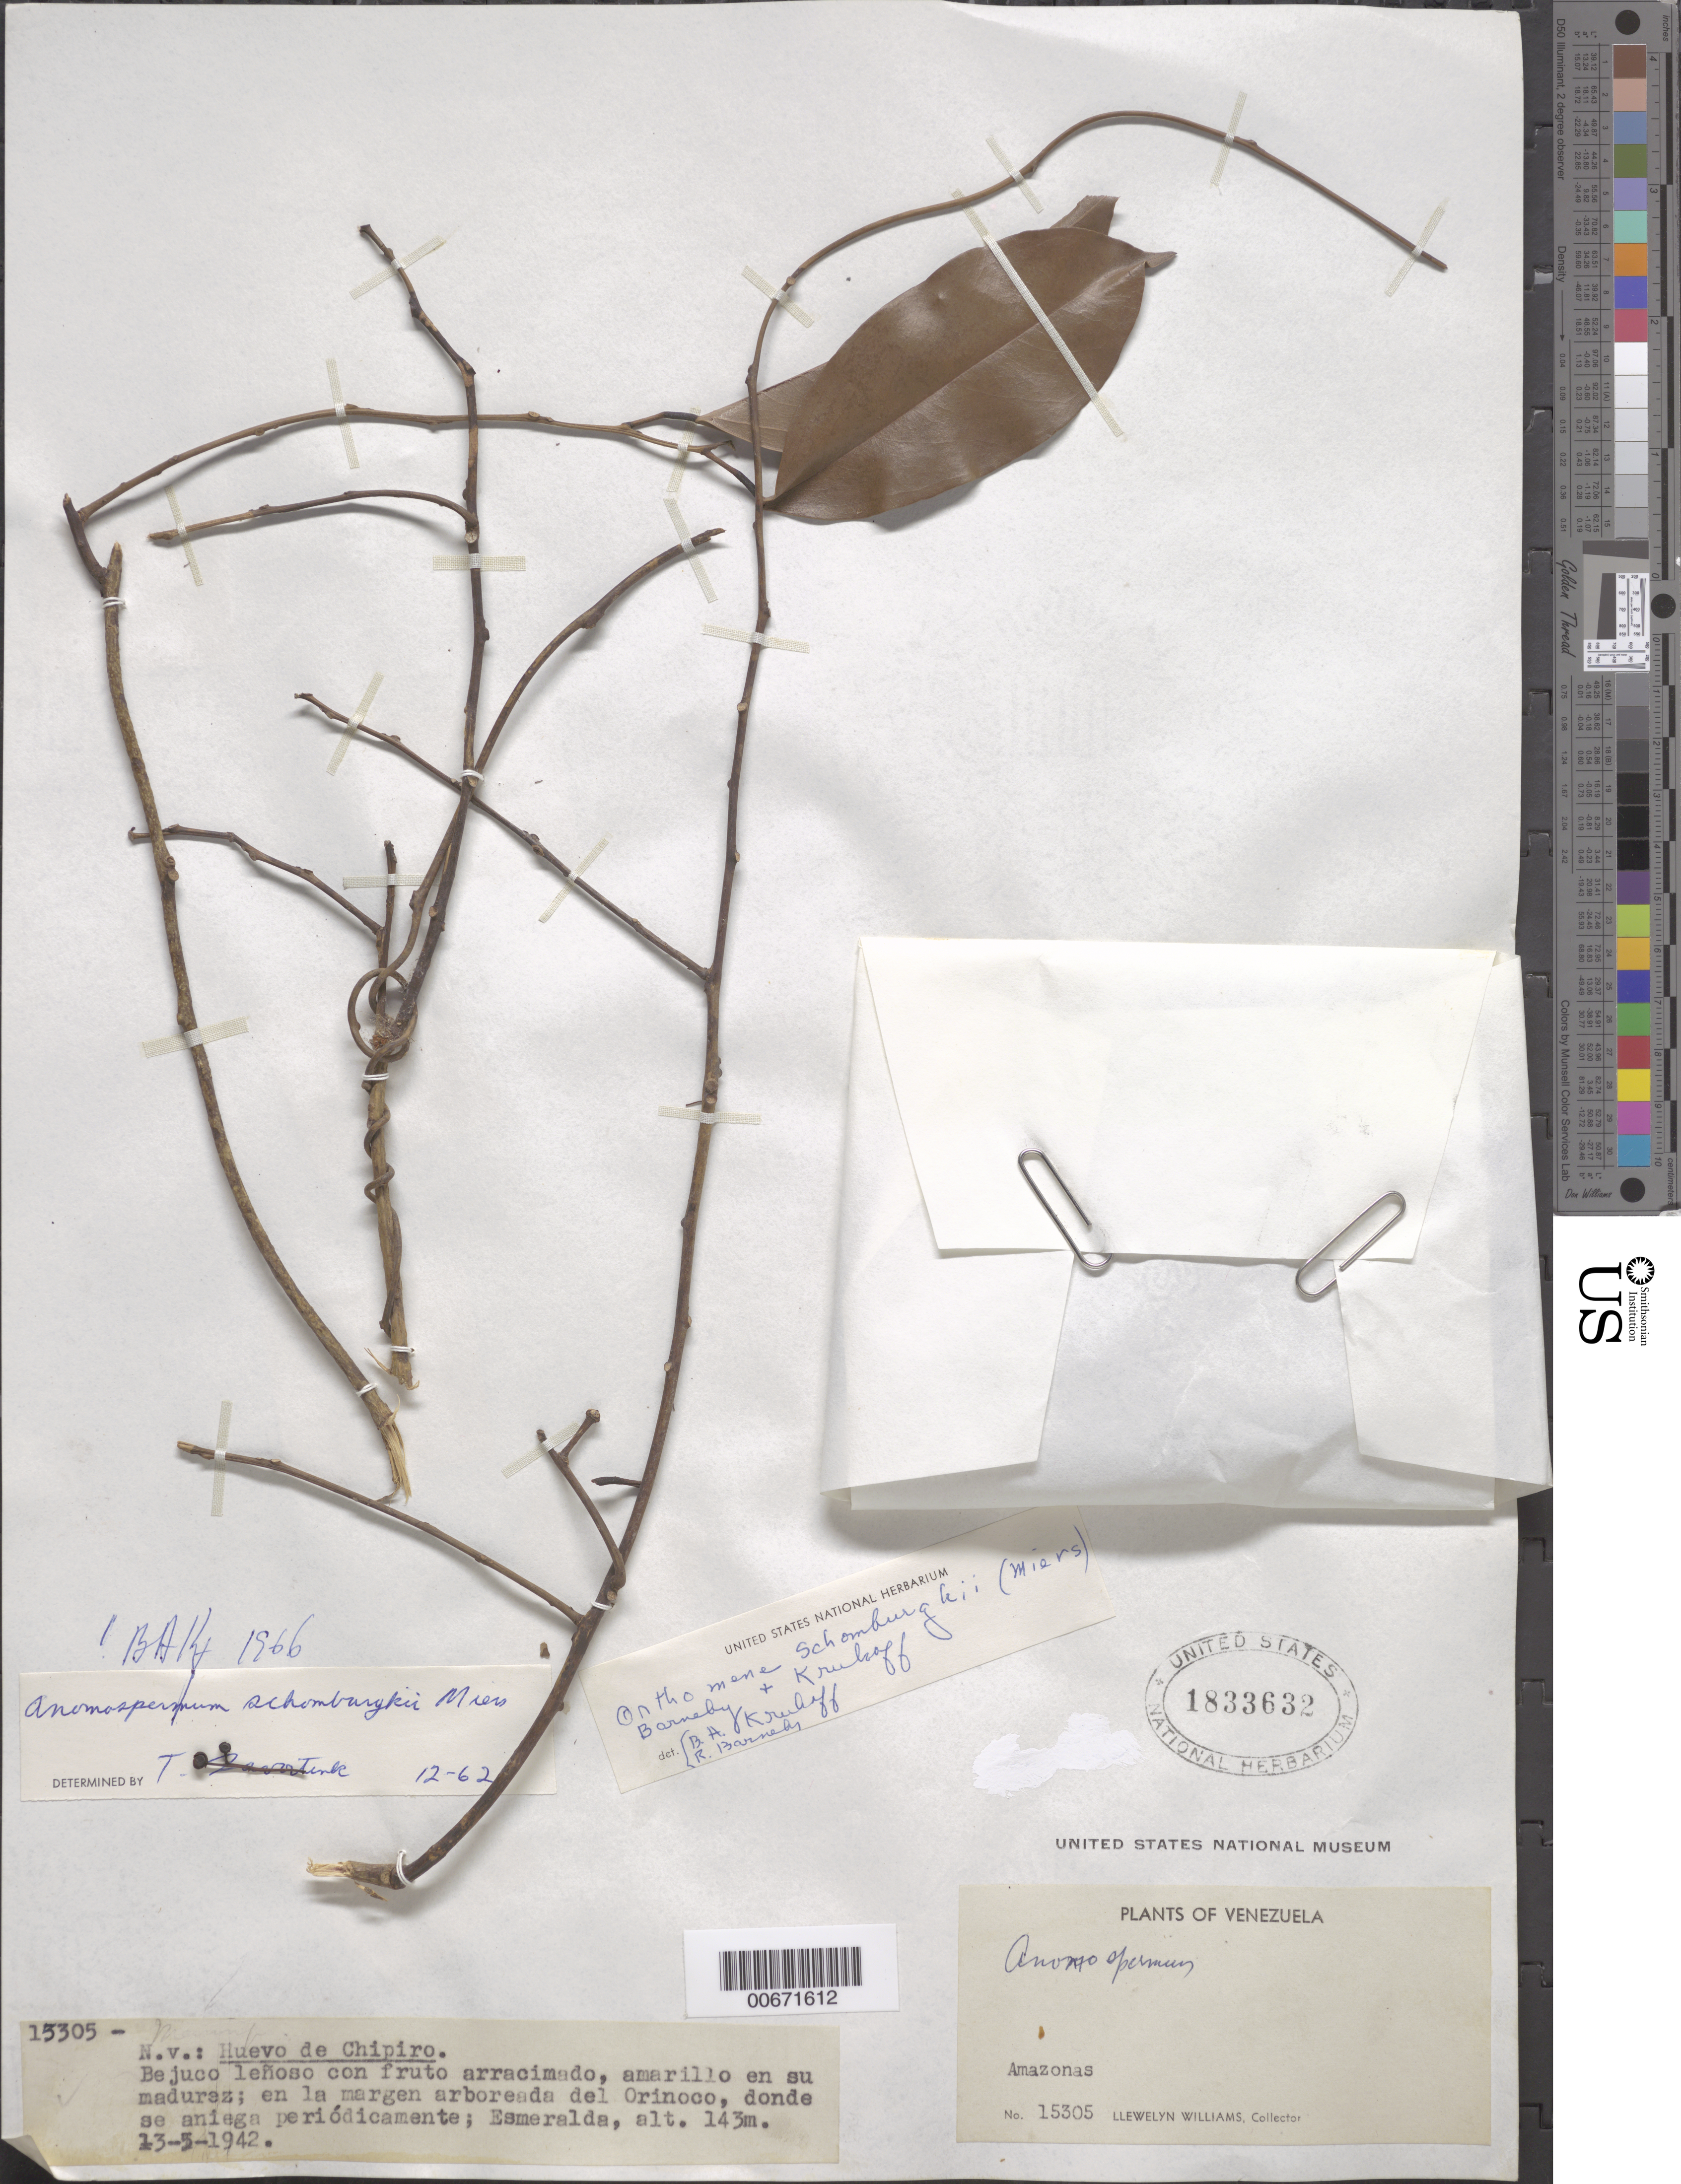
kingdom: Plantae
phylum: Tracheophyta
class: Magnoliopsida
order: Ranunculales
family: Menispermaceae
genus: Anomospermum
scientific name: Anomospermum schomburgkii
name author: Miers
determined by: Strong, Mark T., (BOT), Smithsonian Institution - National Museum of Natural History (UNITED STATES)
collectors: Ll. Williams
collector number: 15305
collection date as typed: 13-May-42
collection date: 1942-05-13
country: Venezuela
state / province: Amazonas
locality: Esmeralda, Alto Orinoco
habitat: Margen arboreada del rio, donde se aniega periodicamente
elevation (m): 143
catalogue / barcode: US 1833632